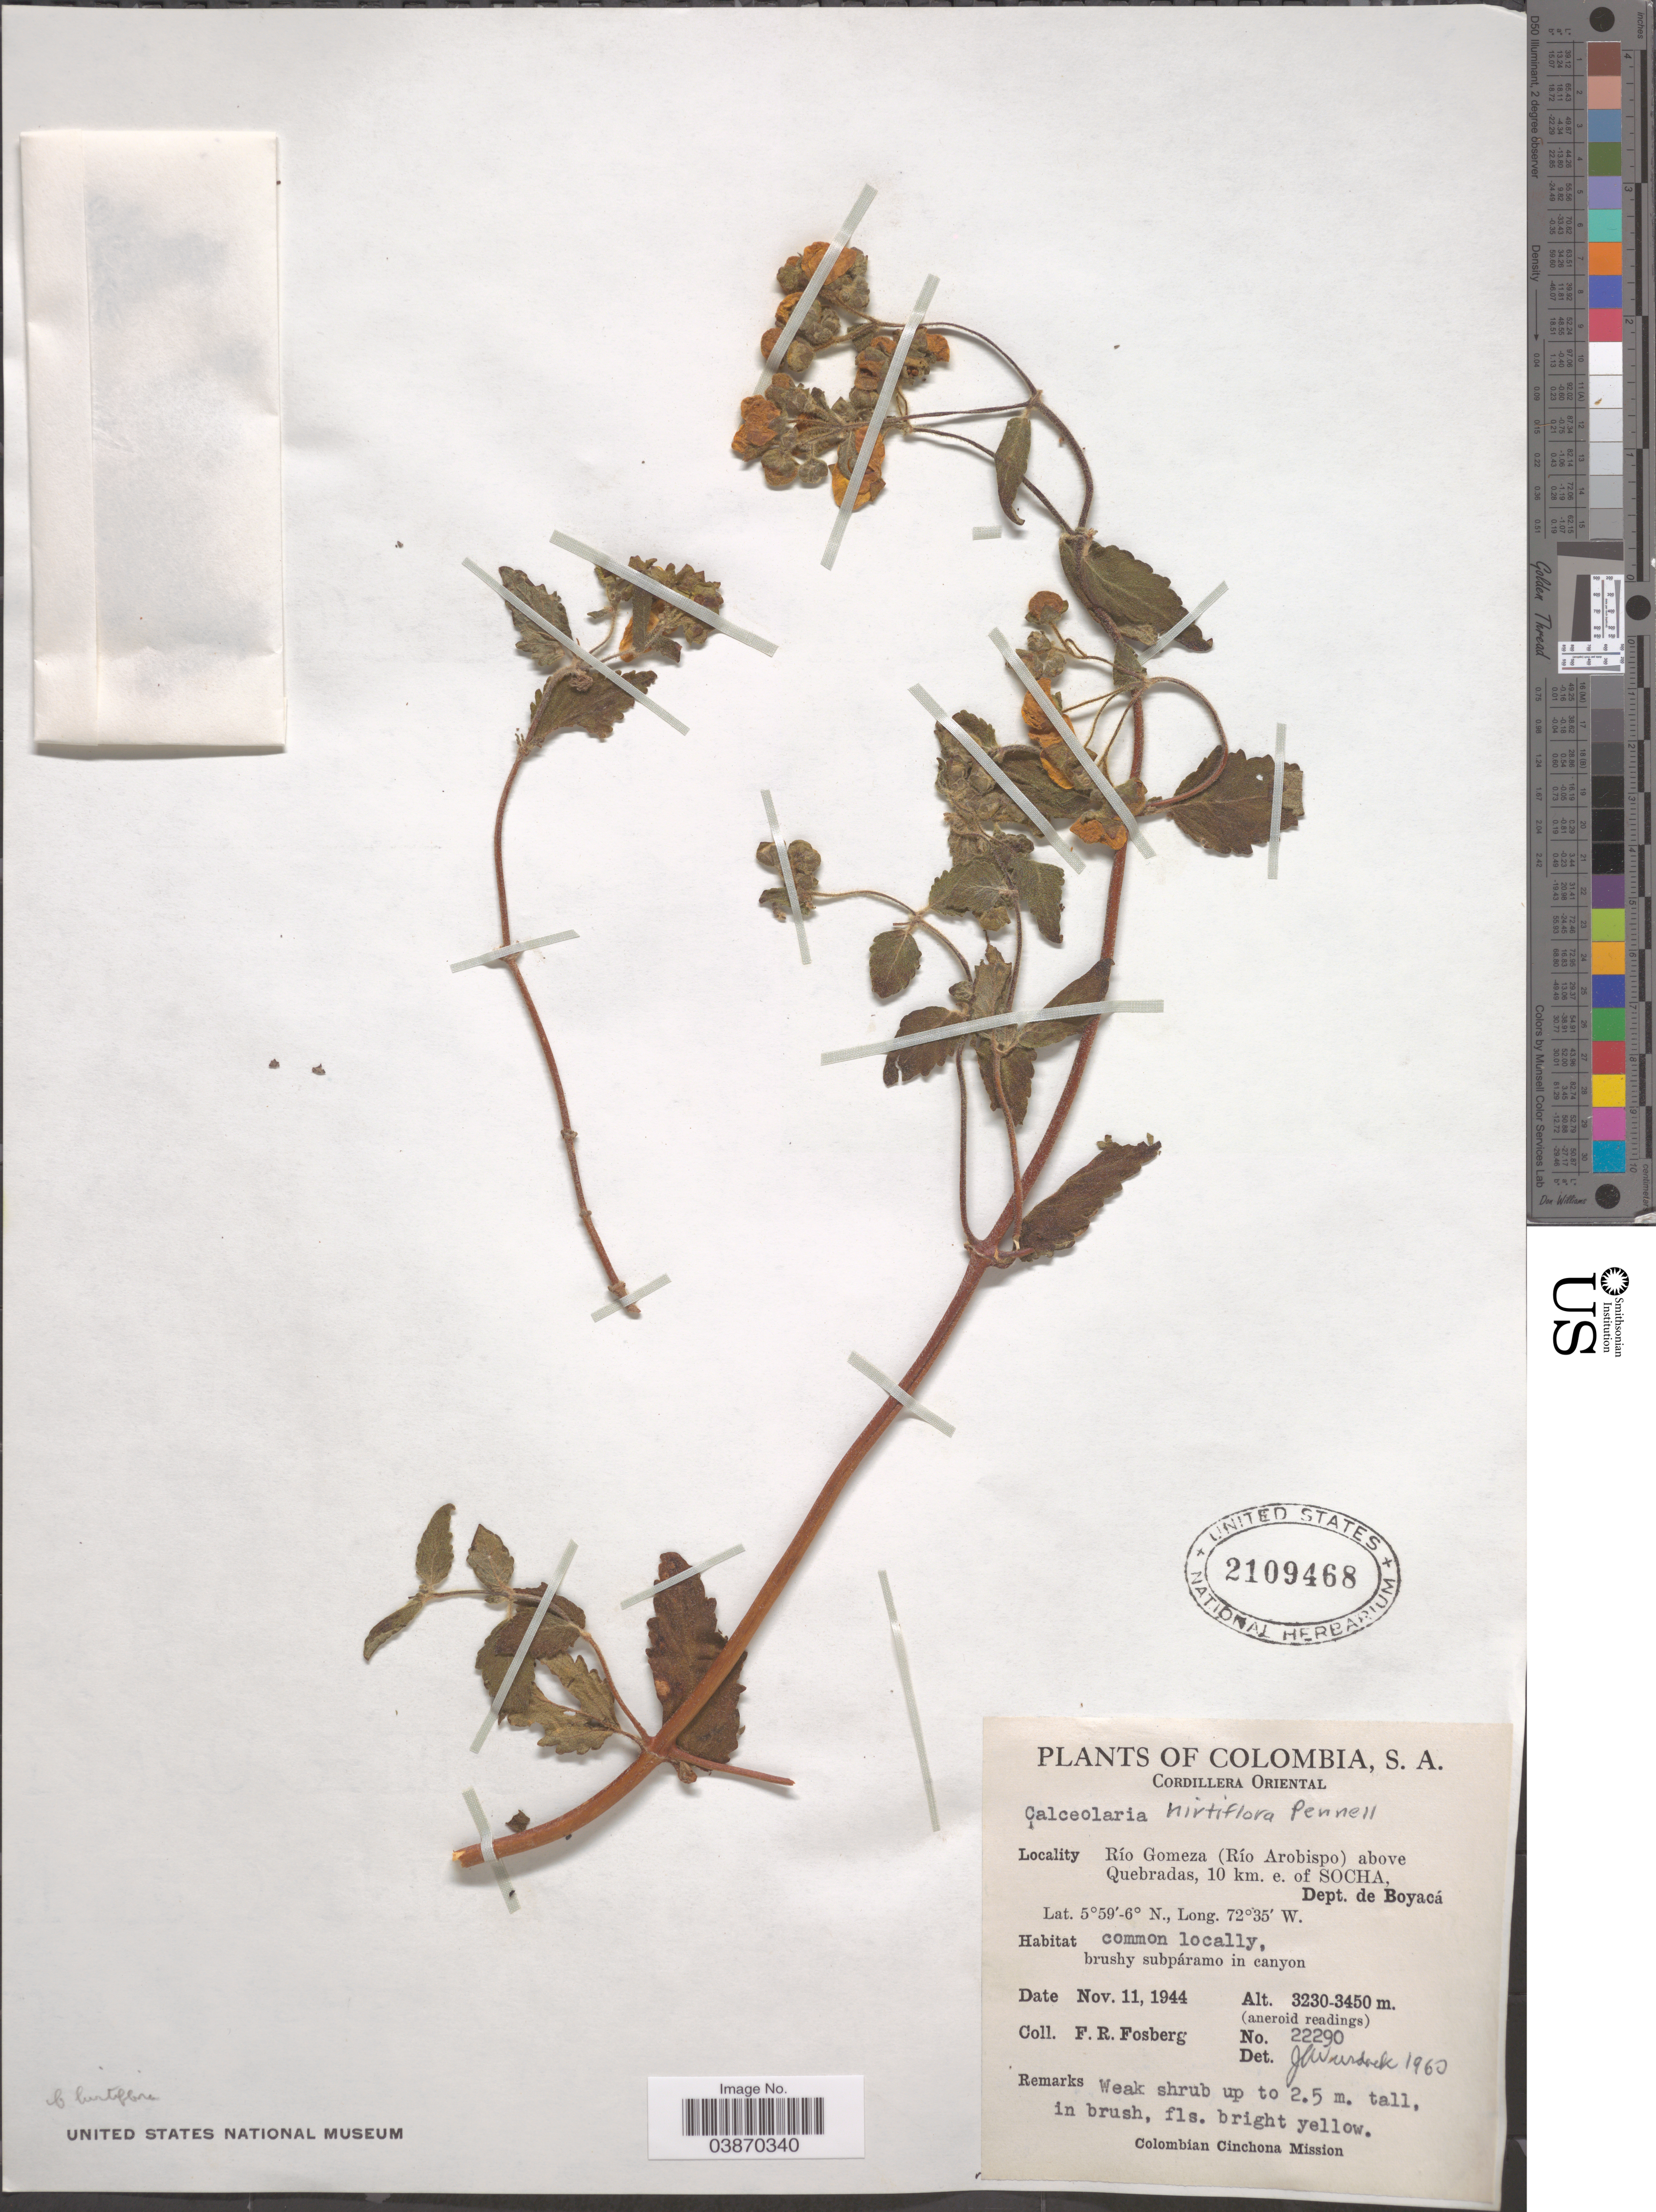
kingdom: Plantae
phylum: Tracheophyta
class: Magnoliopsida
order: Lamiales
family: Calceolariaceae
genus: Calceolaria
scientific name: Calceolaria hirtiflora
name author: Pennell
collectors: F. R. Fosberg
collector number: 22290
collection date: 1944-11-11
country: Colombia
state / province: Boyacá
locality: Cordillera Oriental. Río Gomeza (Río Arobispo) above Quebradas, 10 km. e. of Socha, Dept. de Boyacá.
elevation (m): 3230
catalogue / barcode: US 2109468